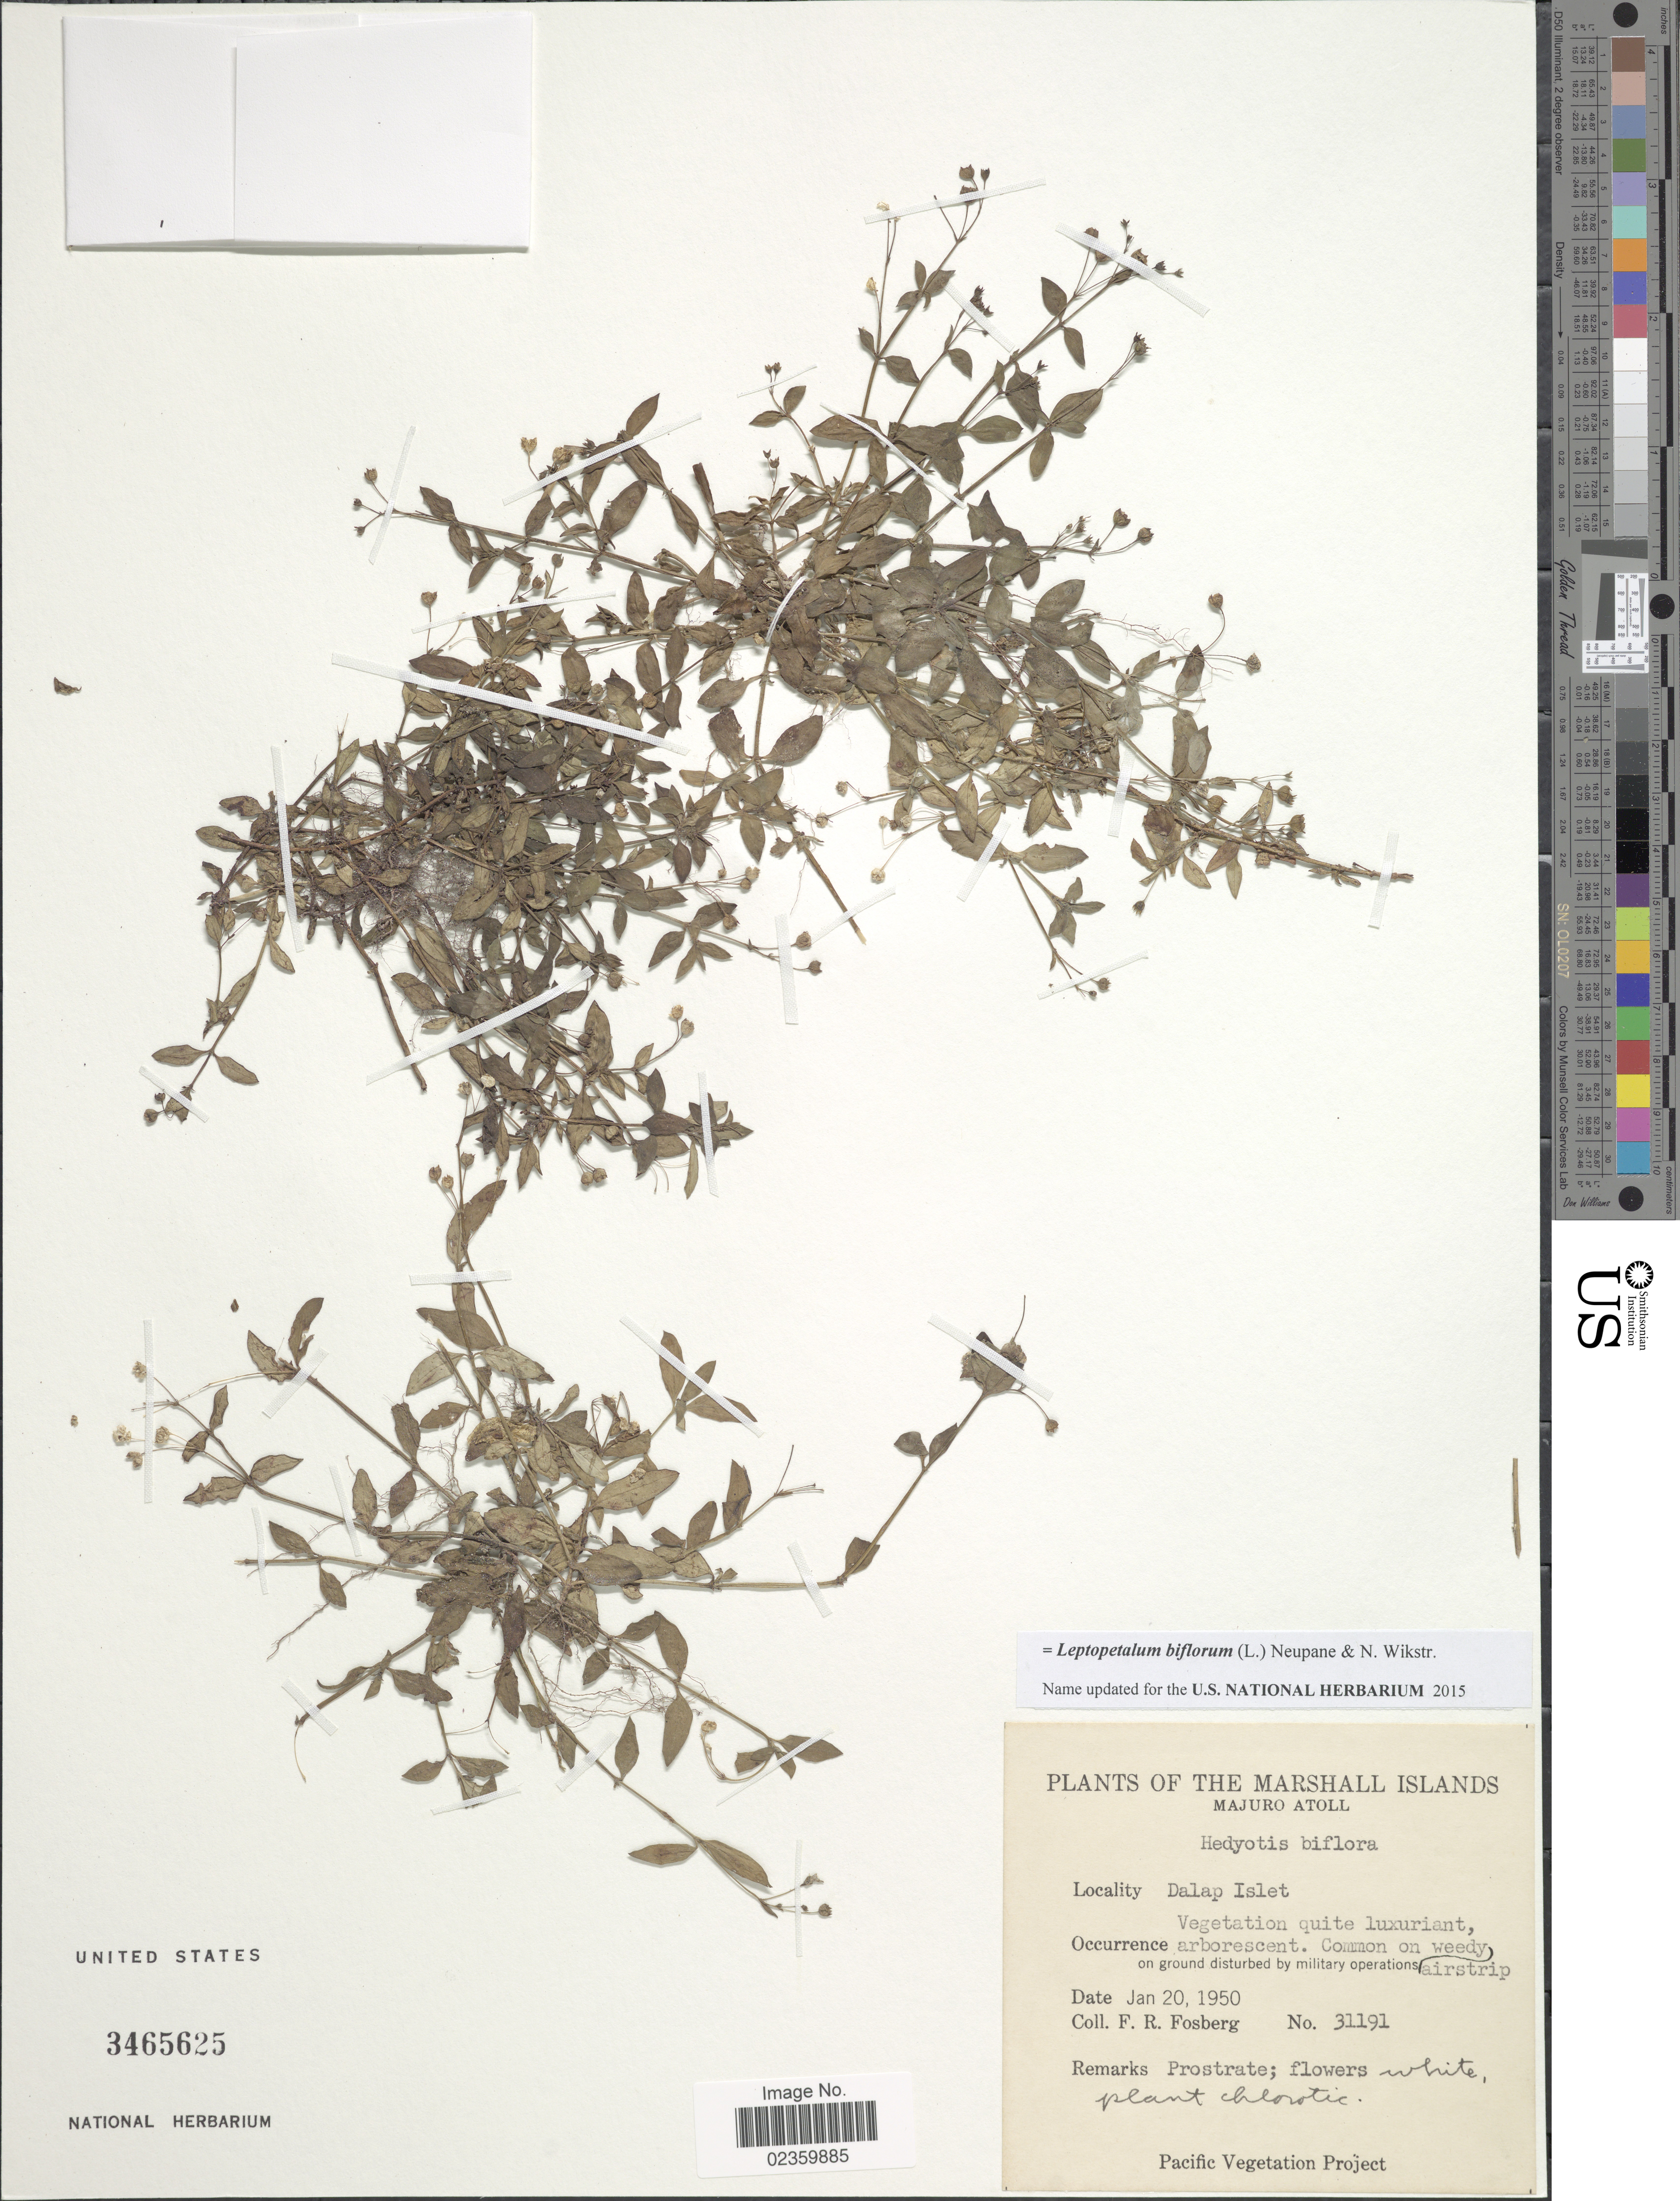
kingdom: Plantae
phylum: Tracheophyta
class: Magnoliopsida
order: Gentianales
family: Rubiaceae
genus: Leptopetalum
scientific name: Leptopetalum biflorum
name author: (L.) Neupane & N. Wikstr.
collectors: F. R. Fosberg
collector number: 31191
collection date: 1950-01-20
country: Marshall Islands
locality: Majuro Atoll. Dalap Islet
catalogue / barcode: US 3465625